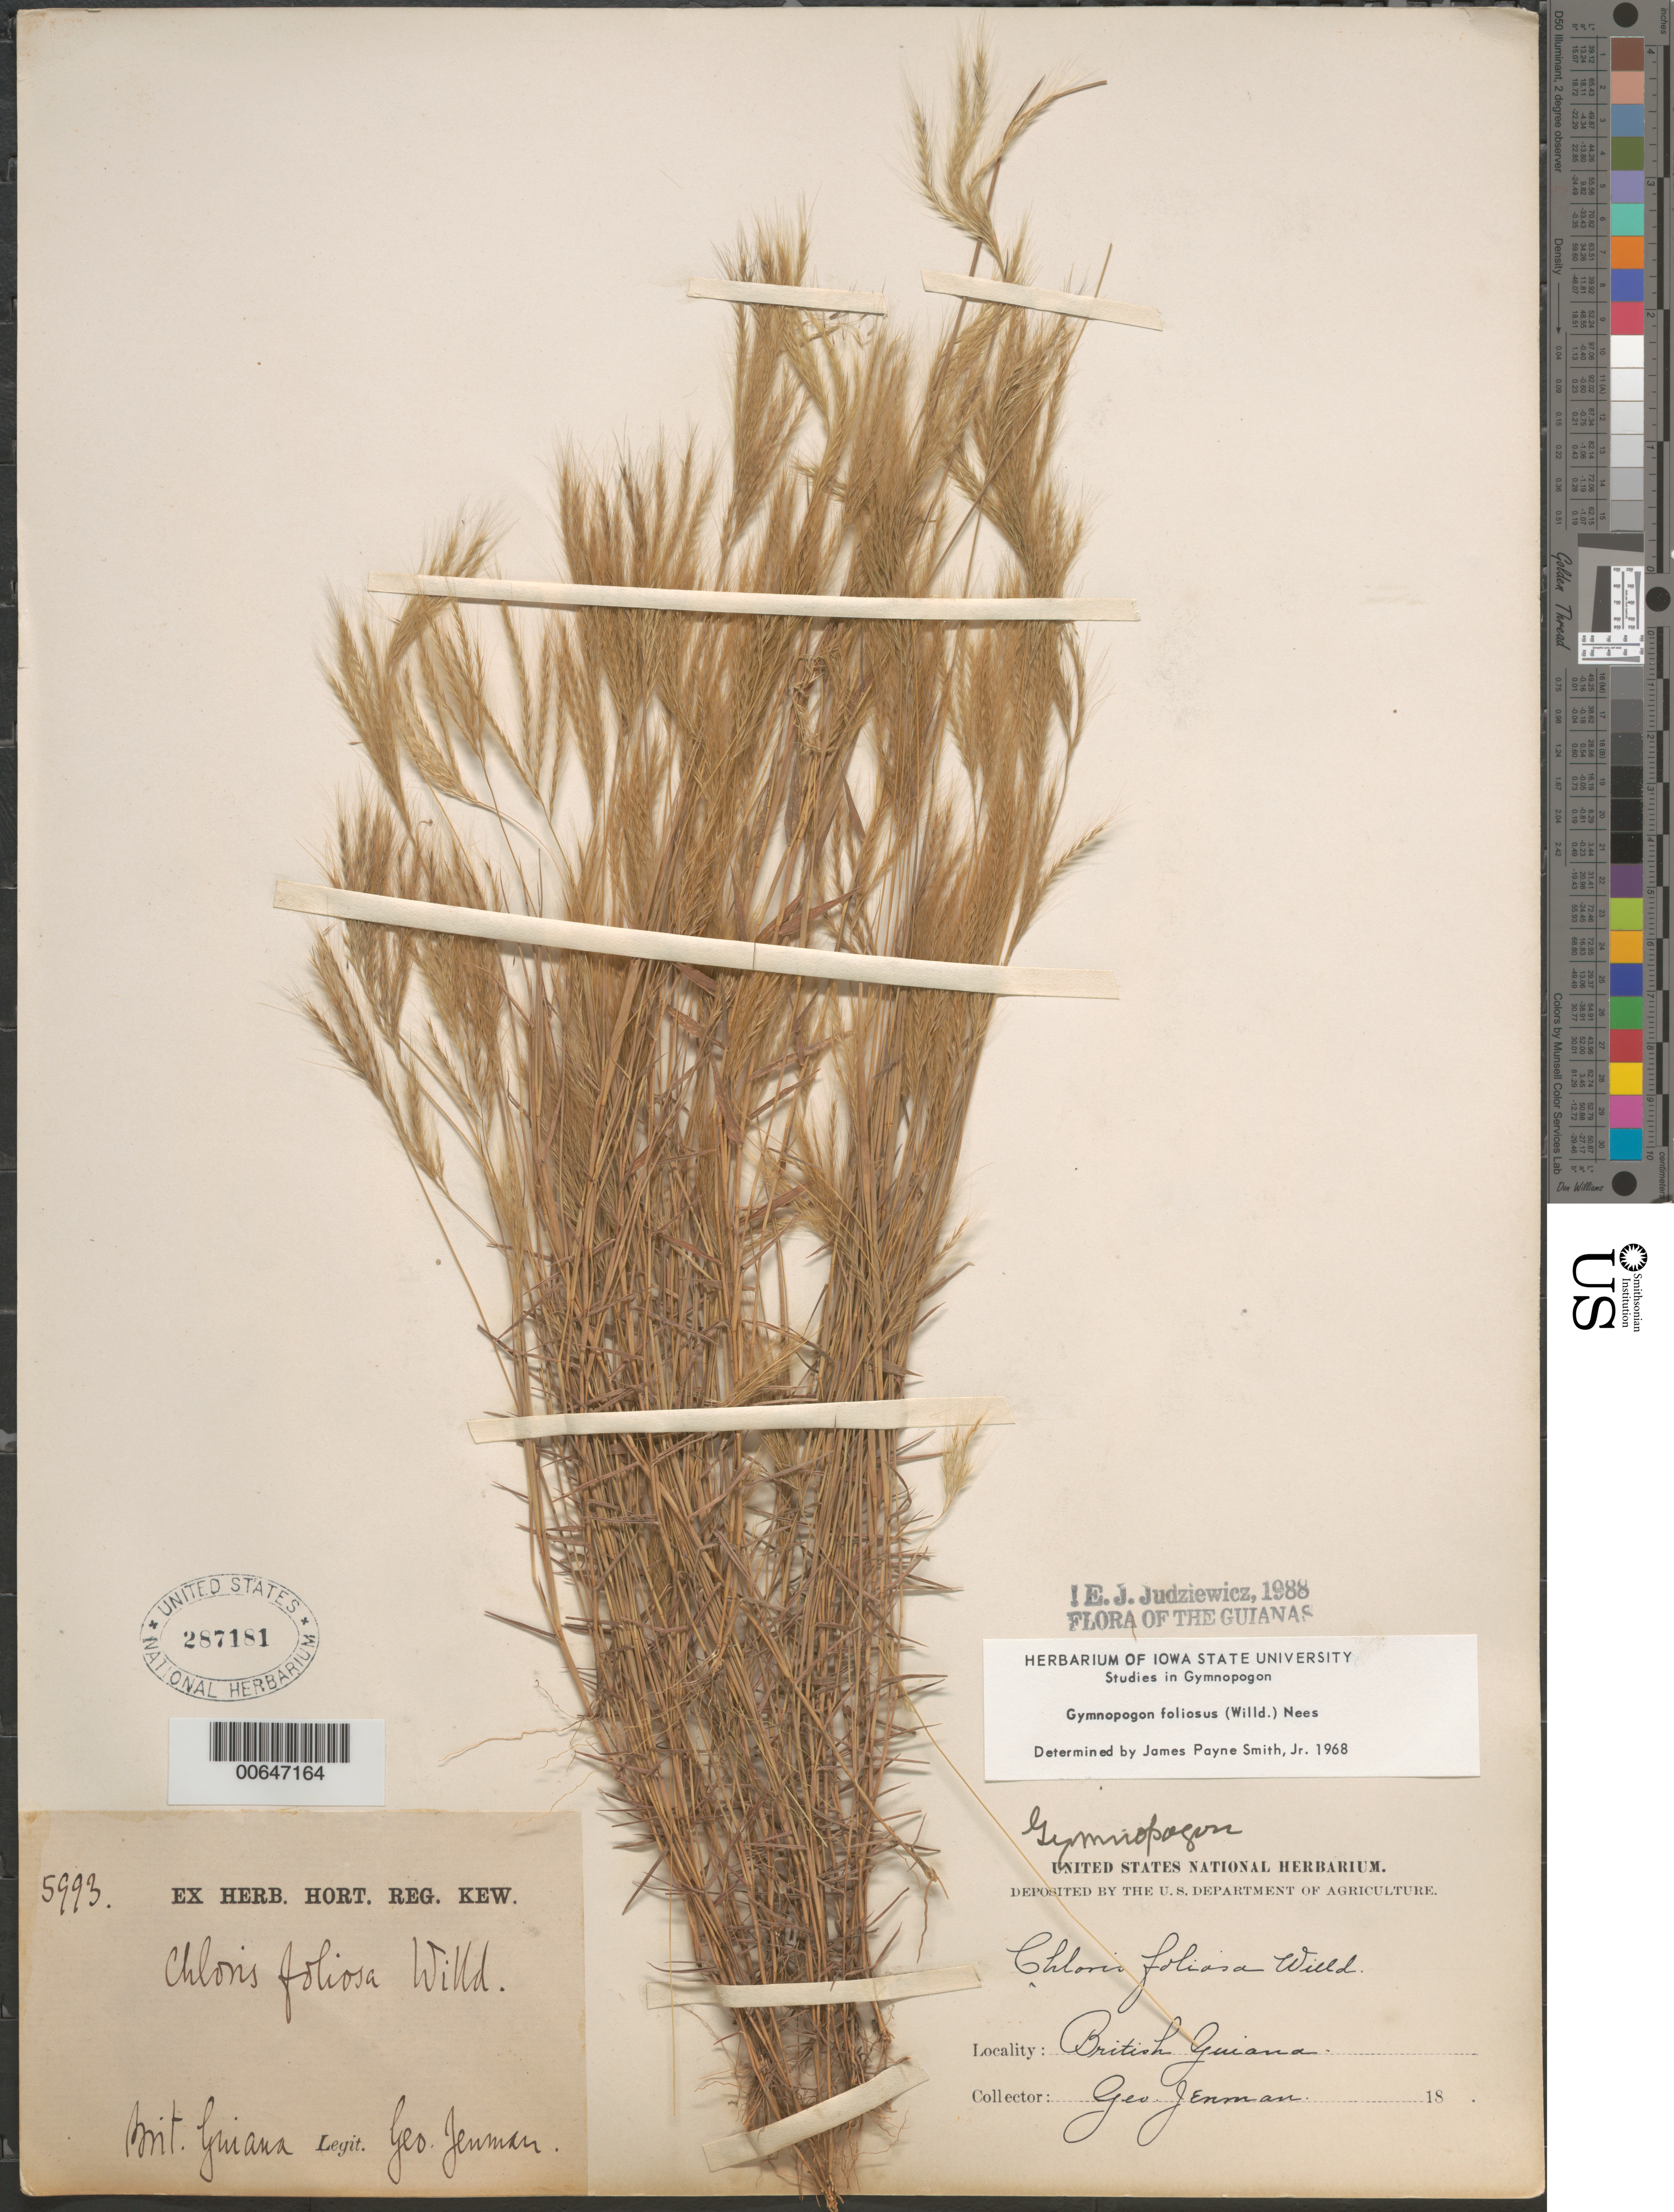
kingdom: Plantae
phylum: Tracheophyta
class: Liliopsida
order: Poales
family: Poaceae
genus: Gymnopogon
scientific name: Gymnopogon foliosus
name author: (Willd.) Nees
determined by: Judziewicz, E. J.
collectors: G. S. Jenman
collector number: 5993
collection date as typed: October 1888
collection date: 1888-10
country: Guyana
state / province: U. Takutu-U. Essequibo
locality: Quimatta Savanna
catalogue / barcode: US 287181